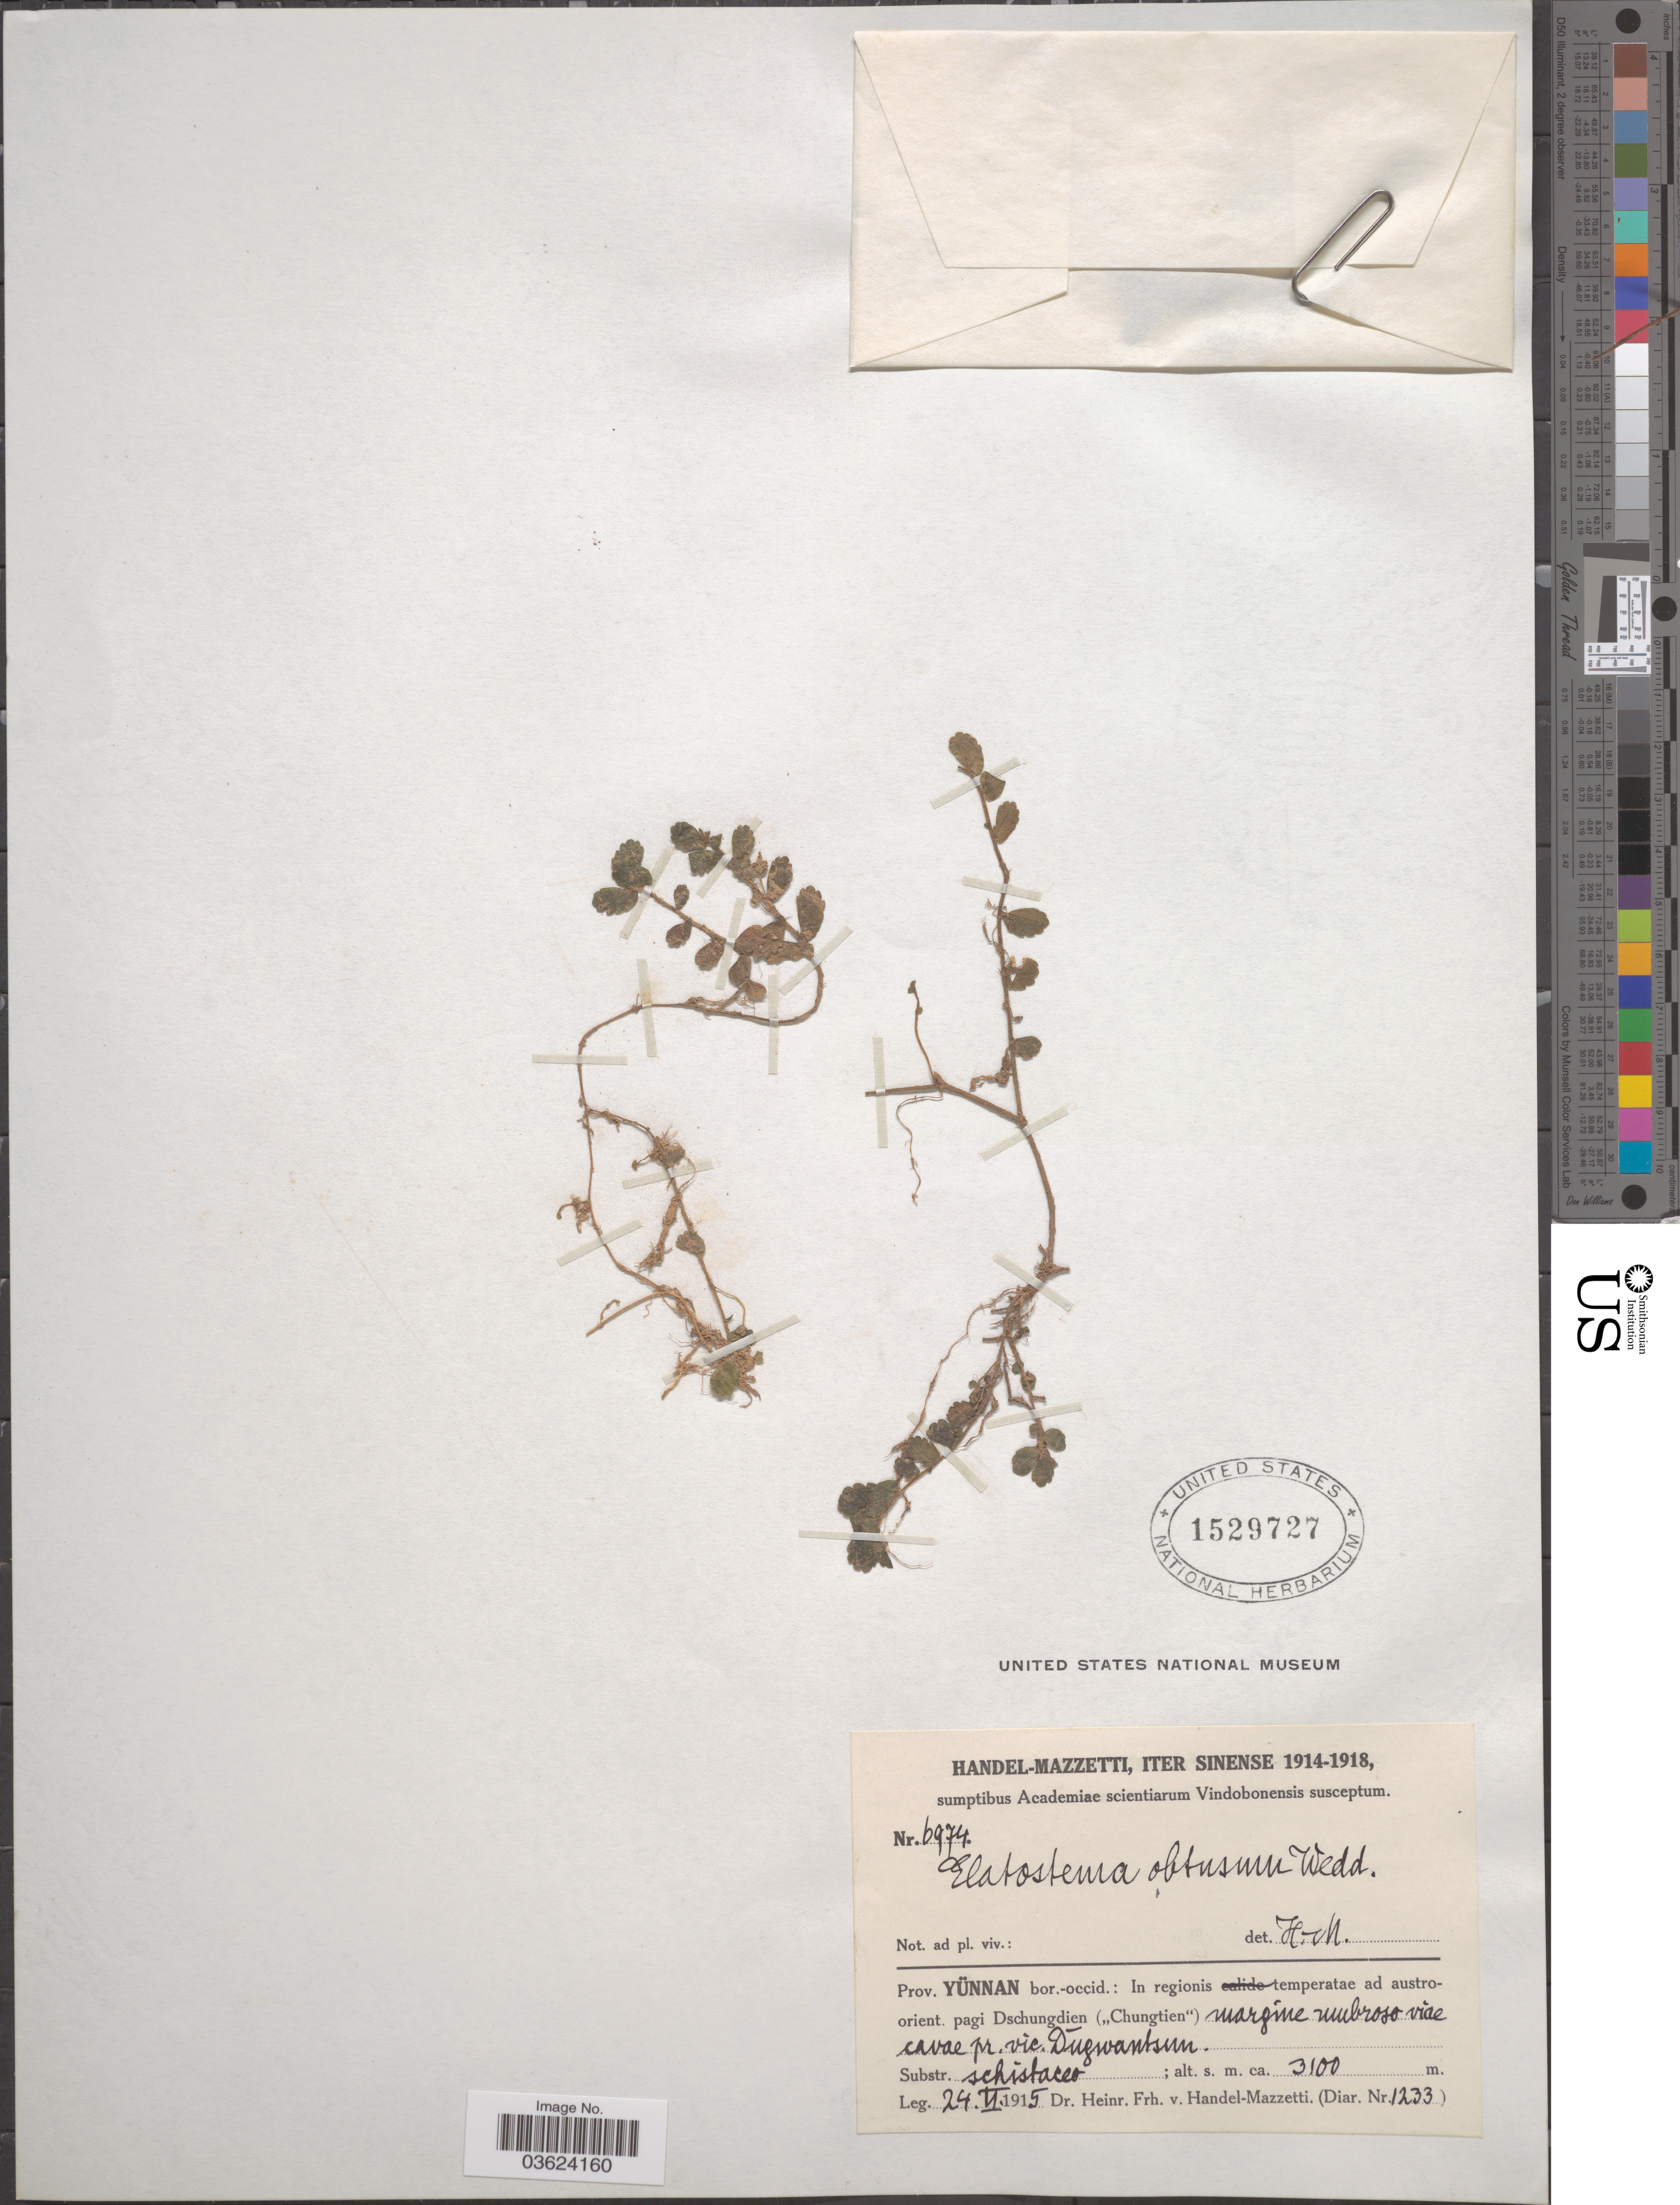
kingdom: Plantae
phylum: Tracheophyta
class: Magnoliopsida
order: Rosales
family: Urticaceae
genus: Lecanthus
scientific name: Lecanthus obtusus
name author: Hand.-Mazz.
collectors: H. Handel-Mazzetti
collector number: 6974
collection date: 1915-06-24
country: China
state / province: Yunnan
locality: Prov. Yünnan bor.-occid.: In regionis temperatae ad austro-orient. pagi Dschungdien ("Chungtien") margine umbroso viae cavae pr. vic. Dúgwantsun.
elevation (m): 3100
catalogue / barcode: US 1529727